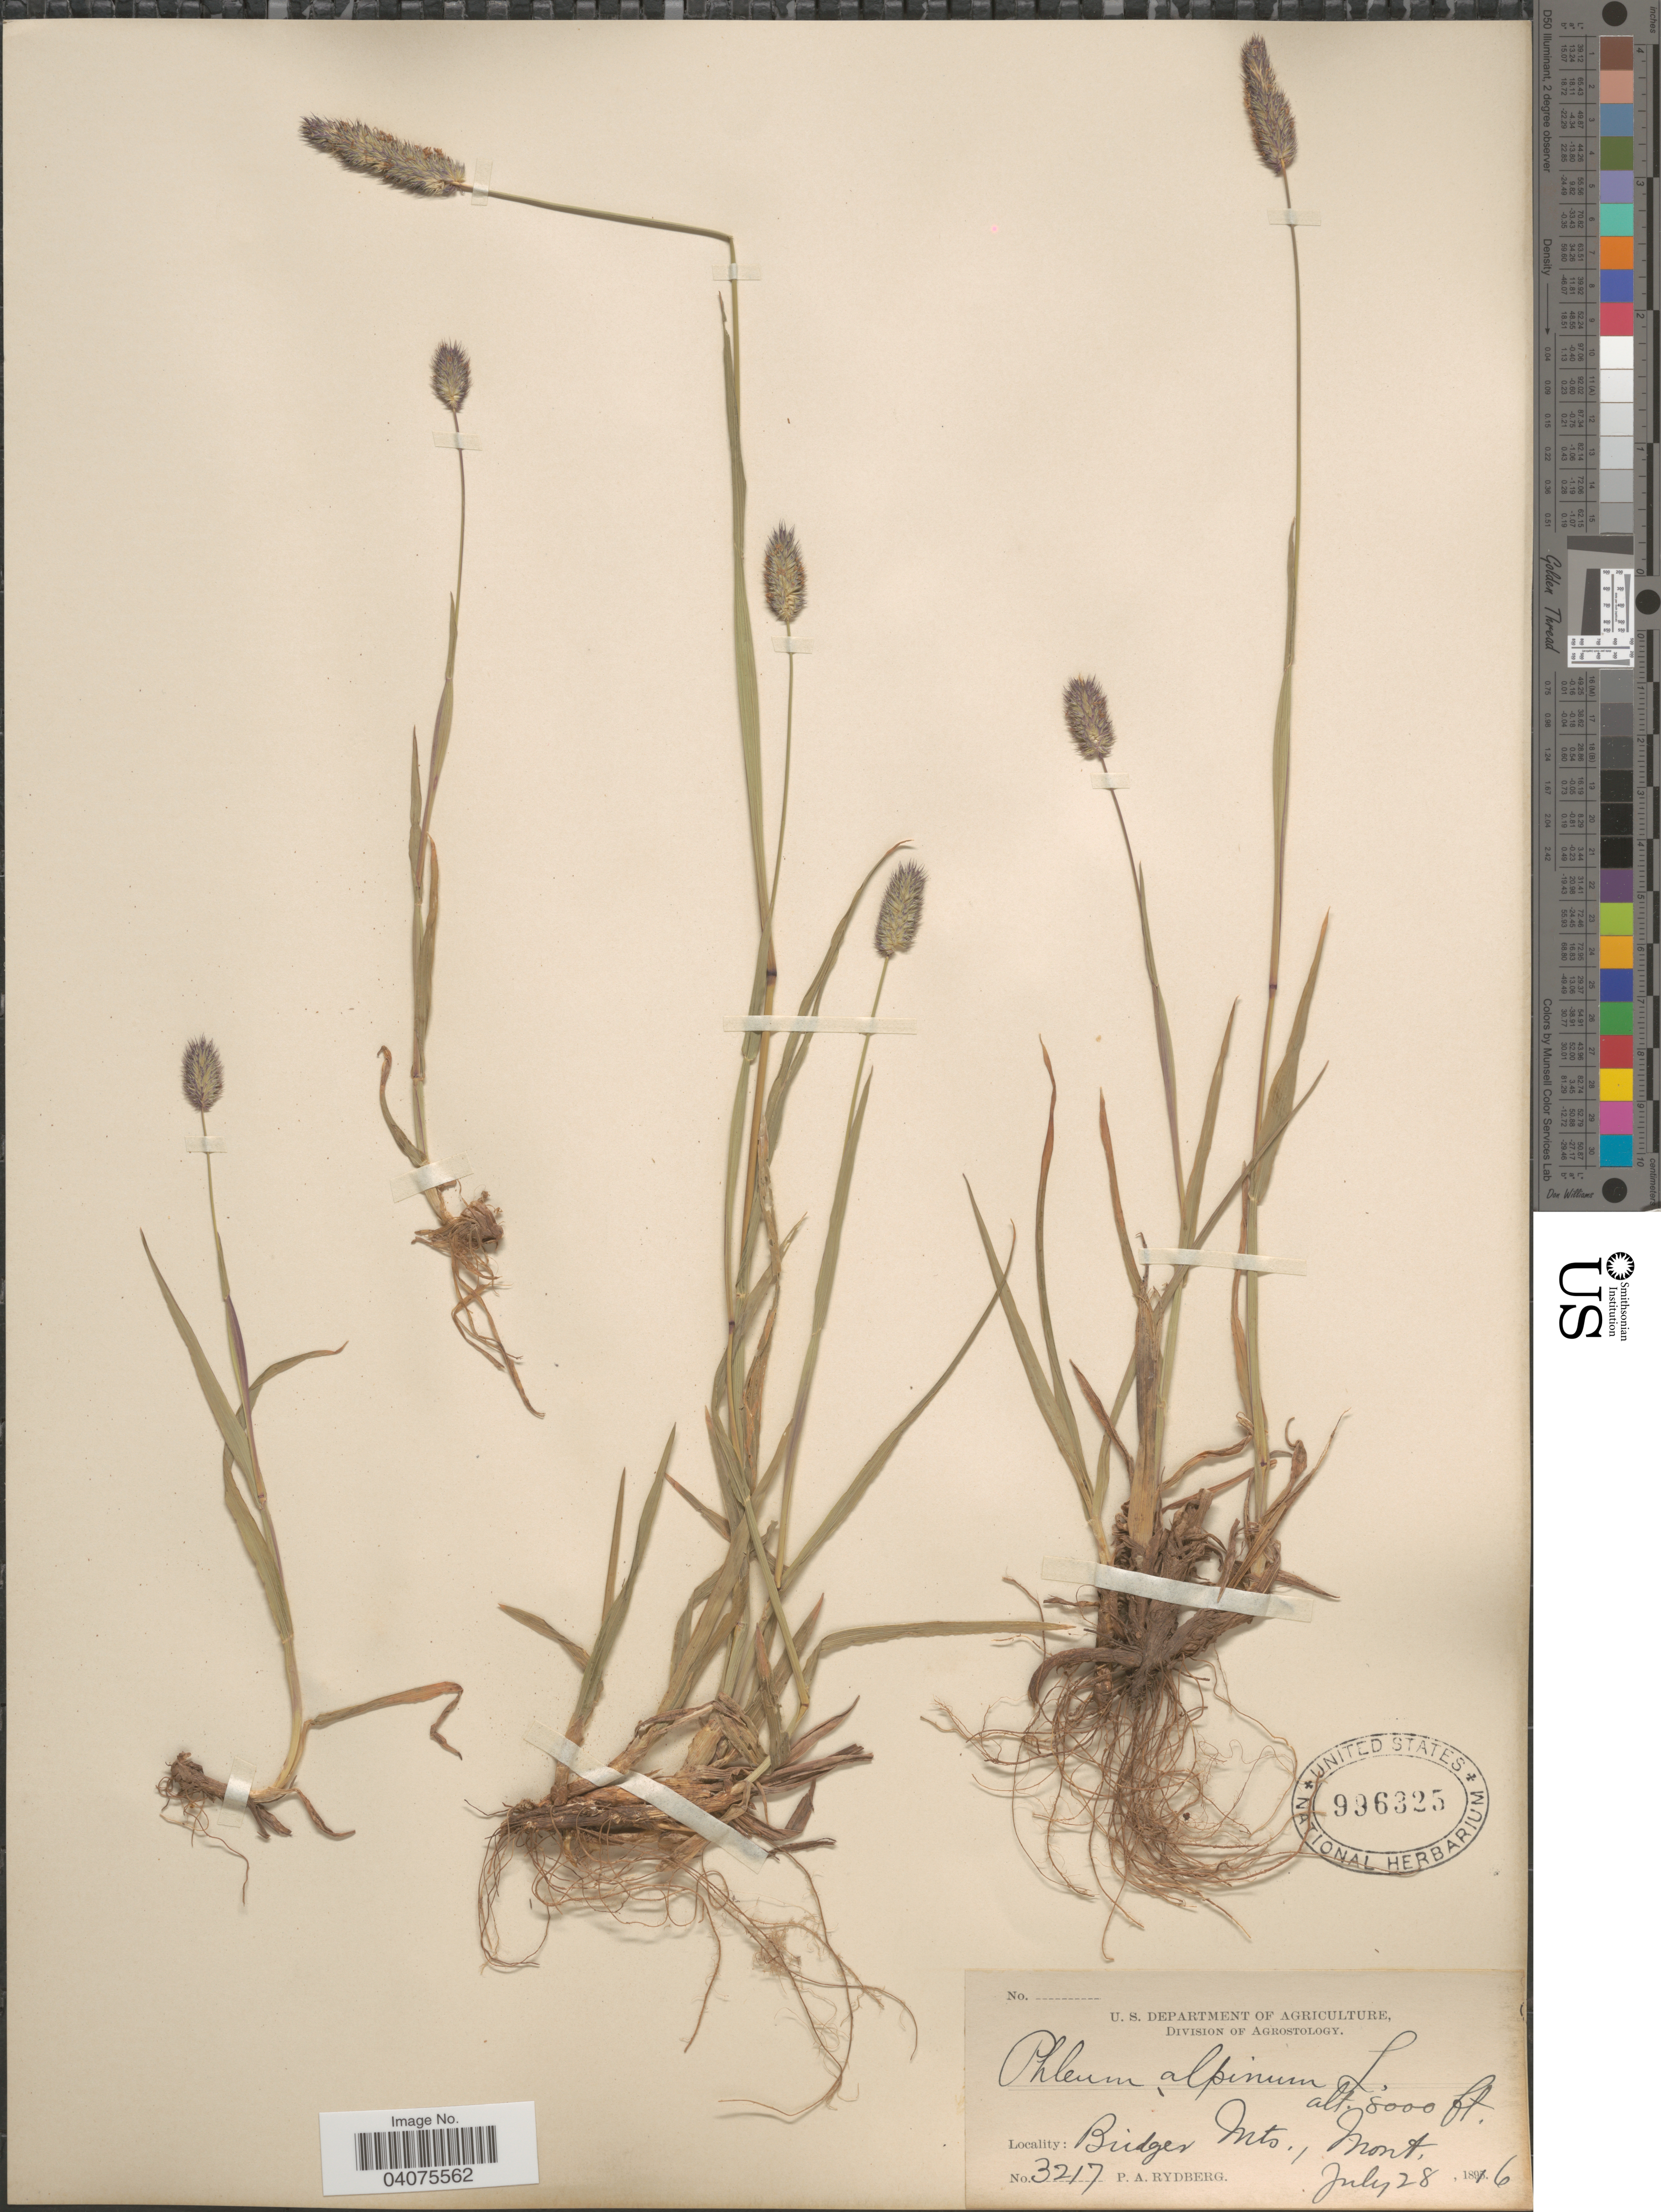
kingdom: Plantae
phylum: Tracheophyta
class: Liliopsida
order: Poales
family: Poaceae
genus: Phleum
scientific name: Phleum alpinum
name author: L.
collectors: P. A. Rydberg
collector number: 3217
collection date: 1896-07-28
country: United States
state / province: Montana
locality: Bridger Mts.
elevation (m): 2438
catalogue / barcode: US 996325